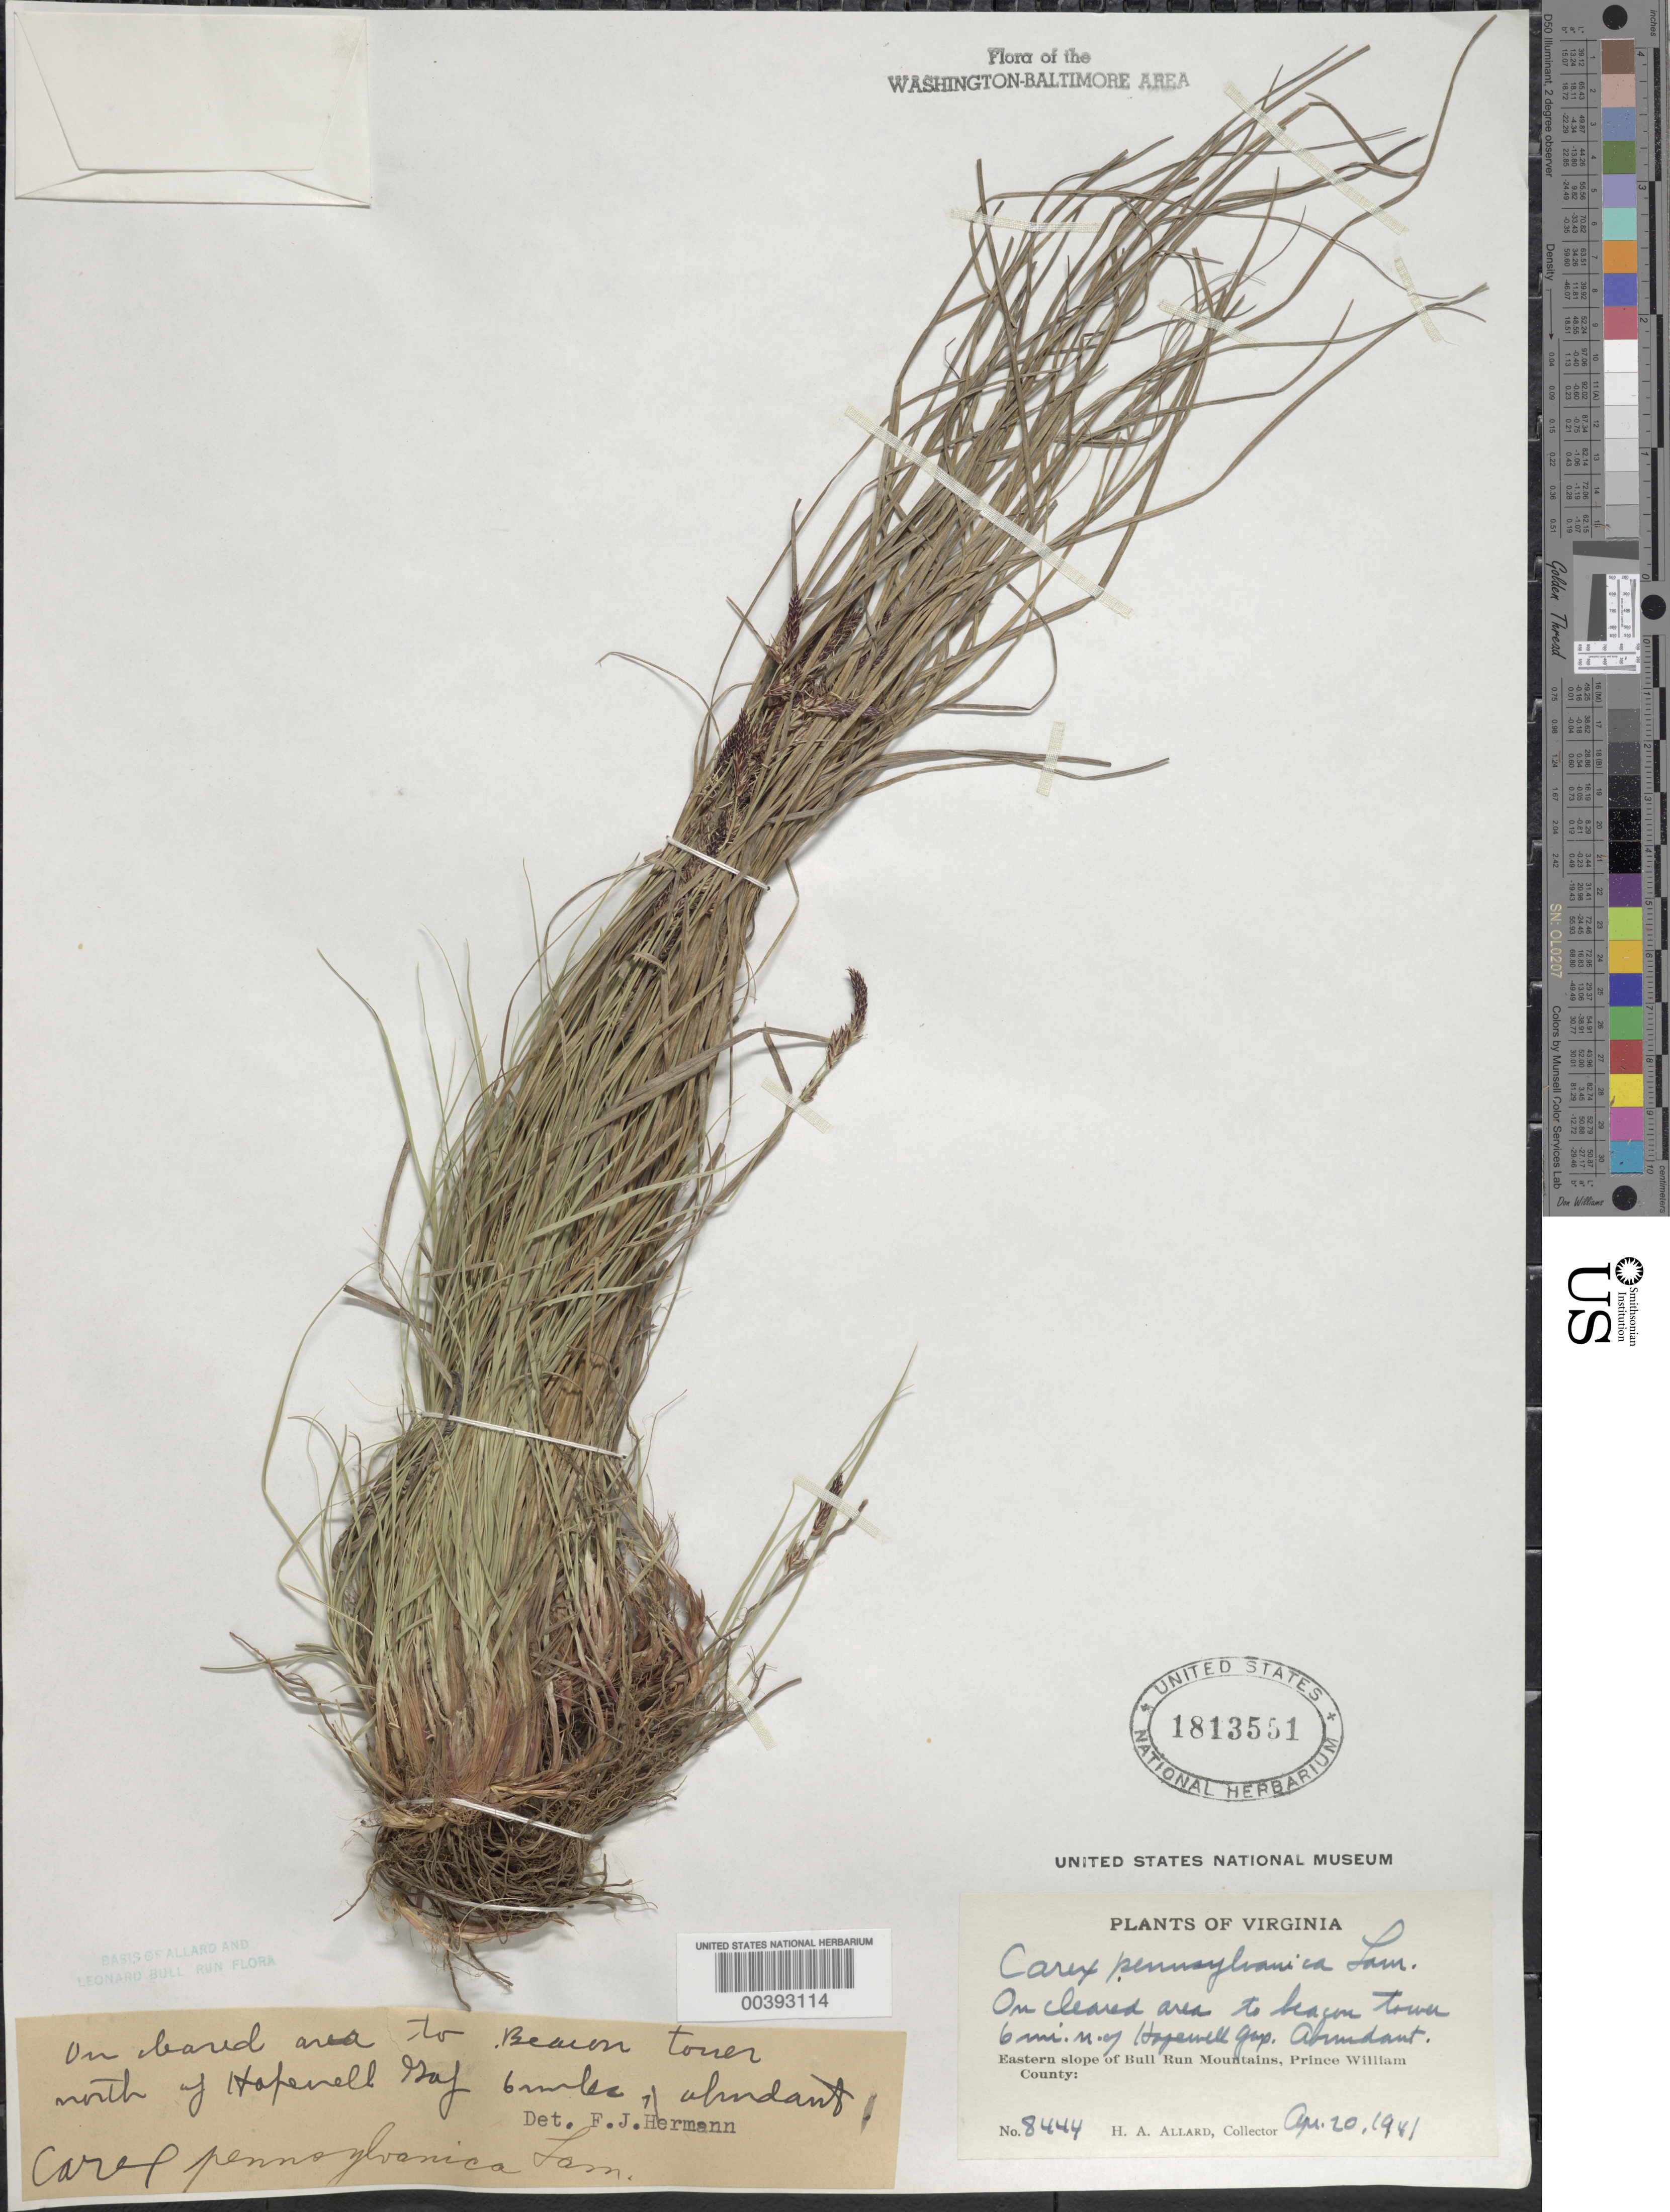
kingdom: Plantae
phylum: Tracheophyta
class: Liliopsida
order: Poales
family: Cyperaceae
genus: Carex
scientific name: Carex pensylvanica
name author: Lam.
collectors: H. A. Allard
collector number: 8444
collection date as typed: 20 Apr 1941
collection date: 1941-04-20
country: United States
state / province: Virginia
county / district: Prince William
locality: North of Hopewell Gap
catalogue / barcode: US 1813551